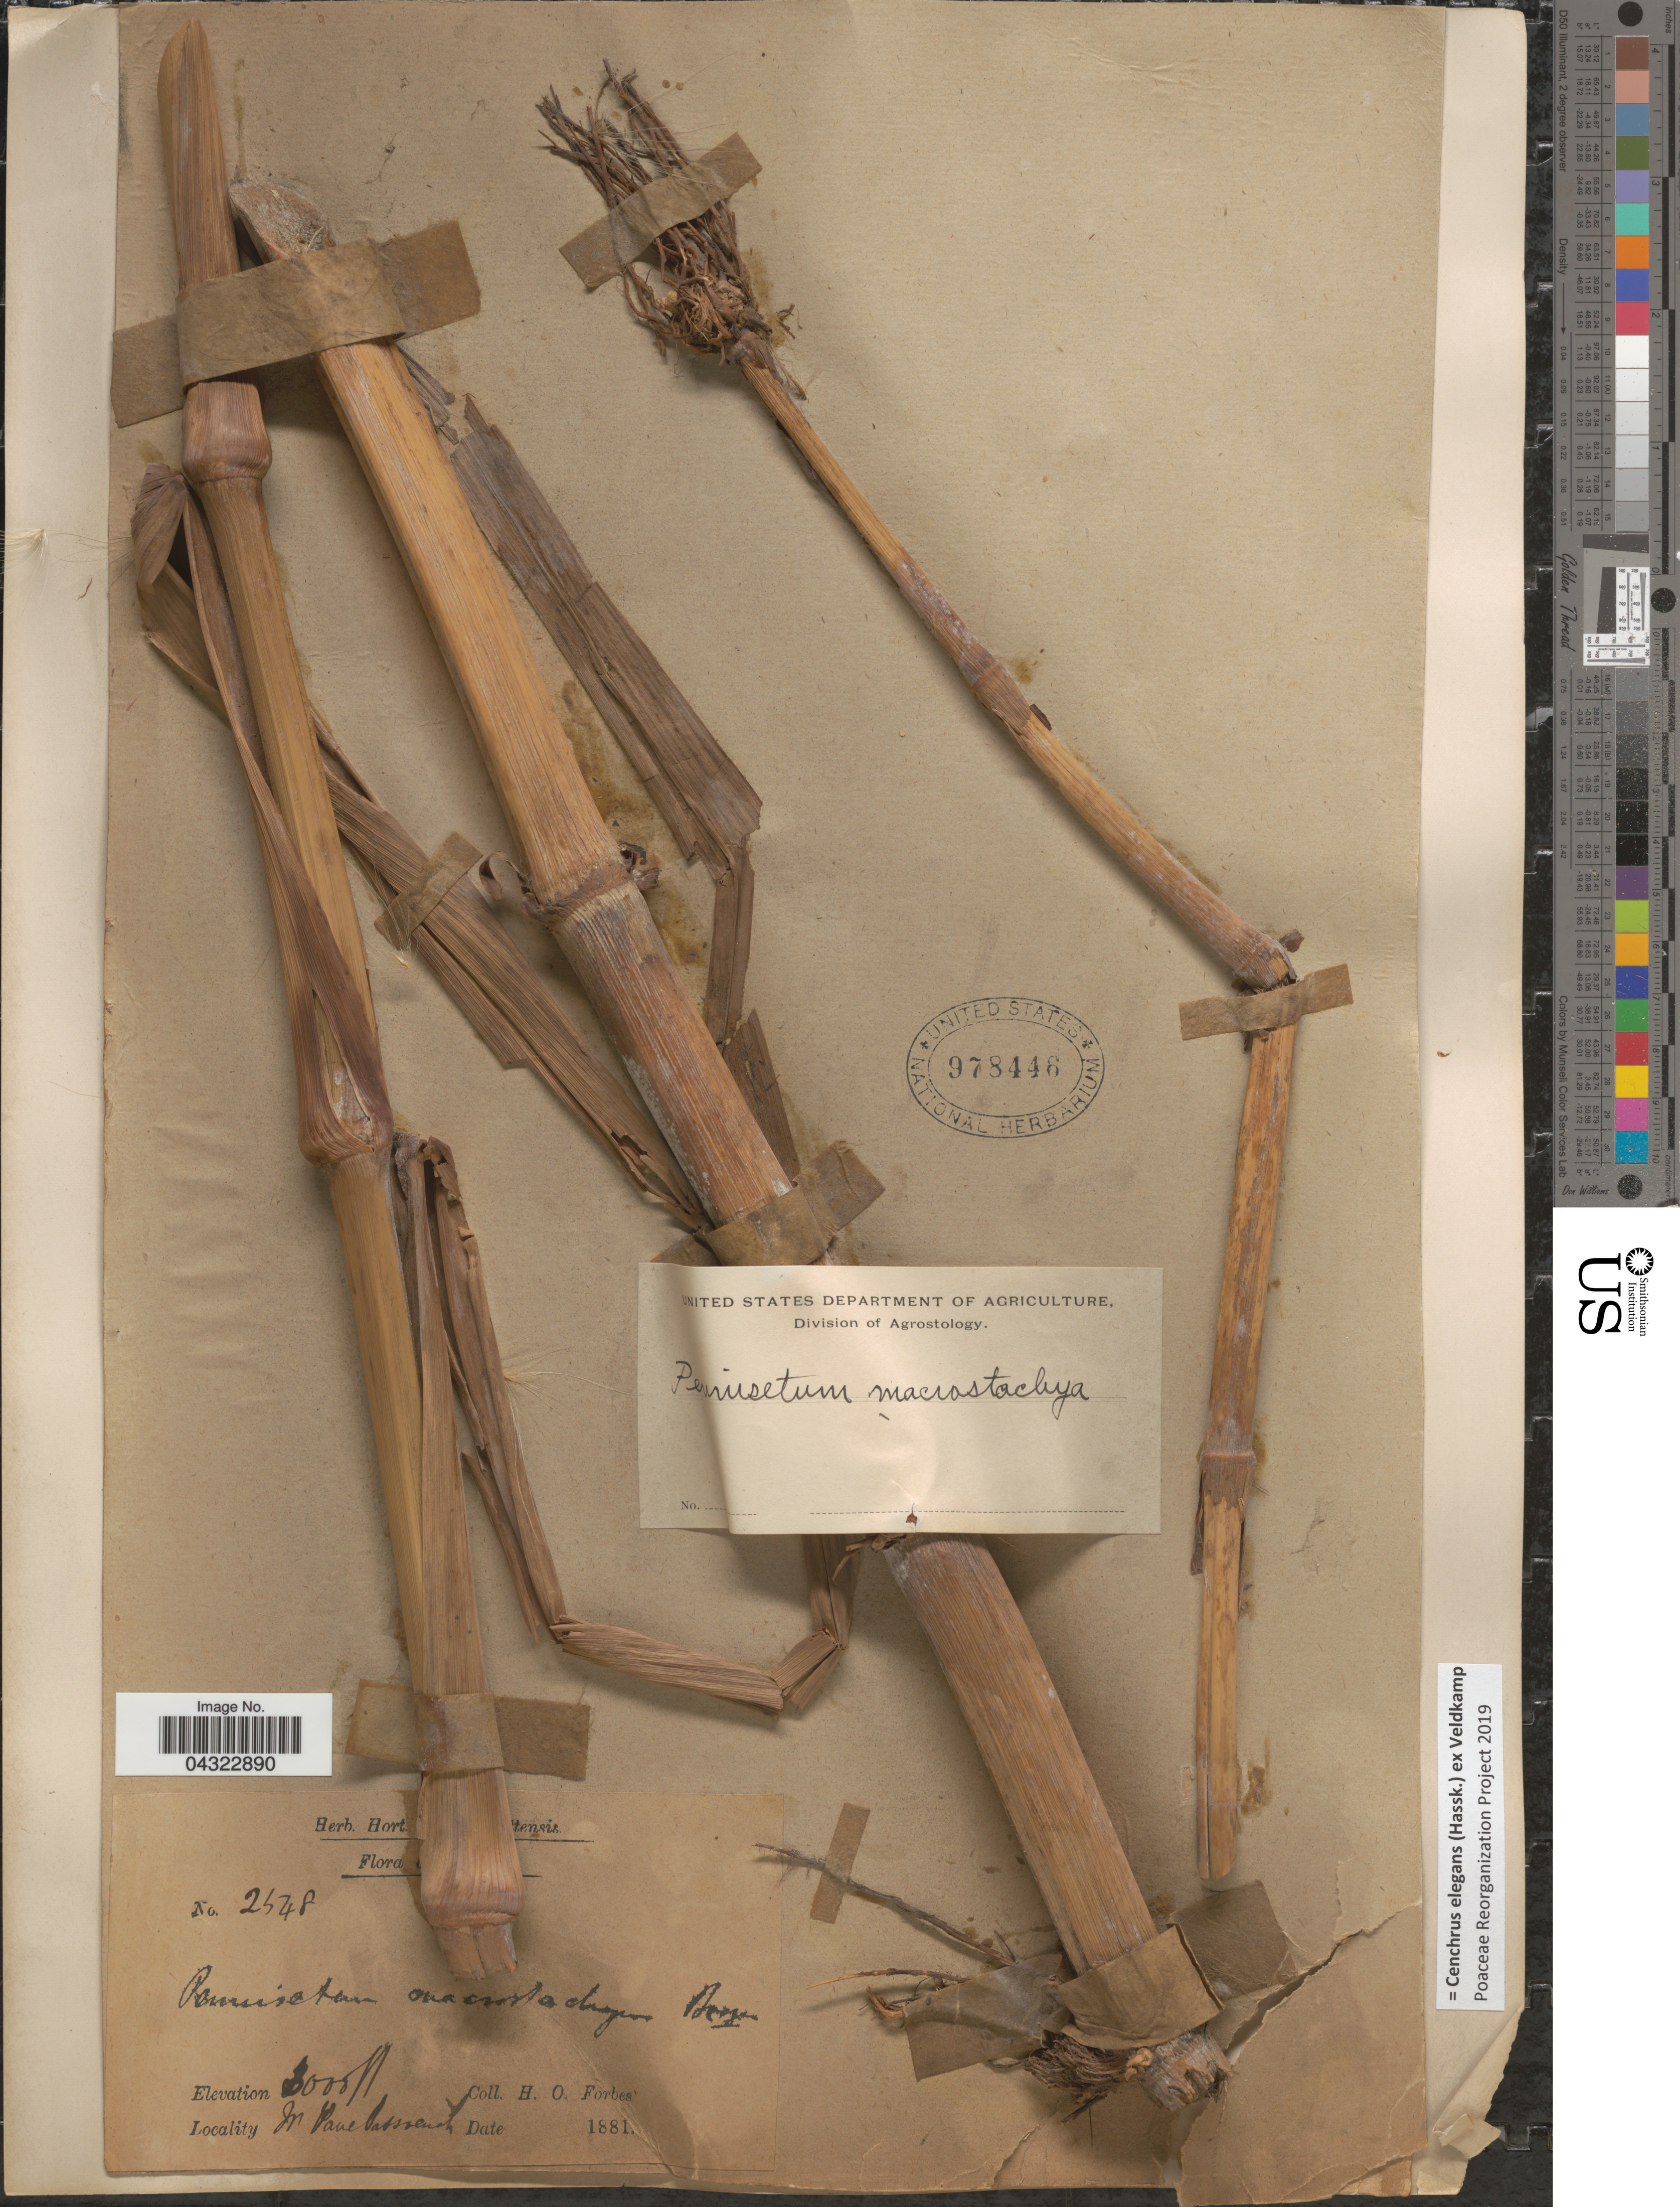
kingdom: Plantae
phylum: Tracheophyta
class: Liliopsida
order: Poales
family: Poaceae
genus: Cenchrus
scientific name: Cenchrus elegans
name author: (Hassk.) Veldkamp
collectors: H. O. Forbes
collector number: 2548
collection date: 1881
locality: [illegible text] Pane Passanch.[interpreted]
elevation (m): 914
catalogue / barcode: US 978446